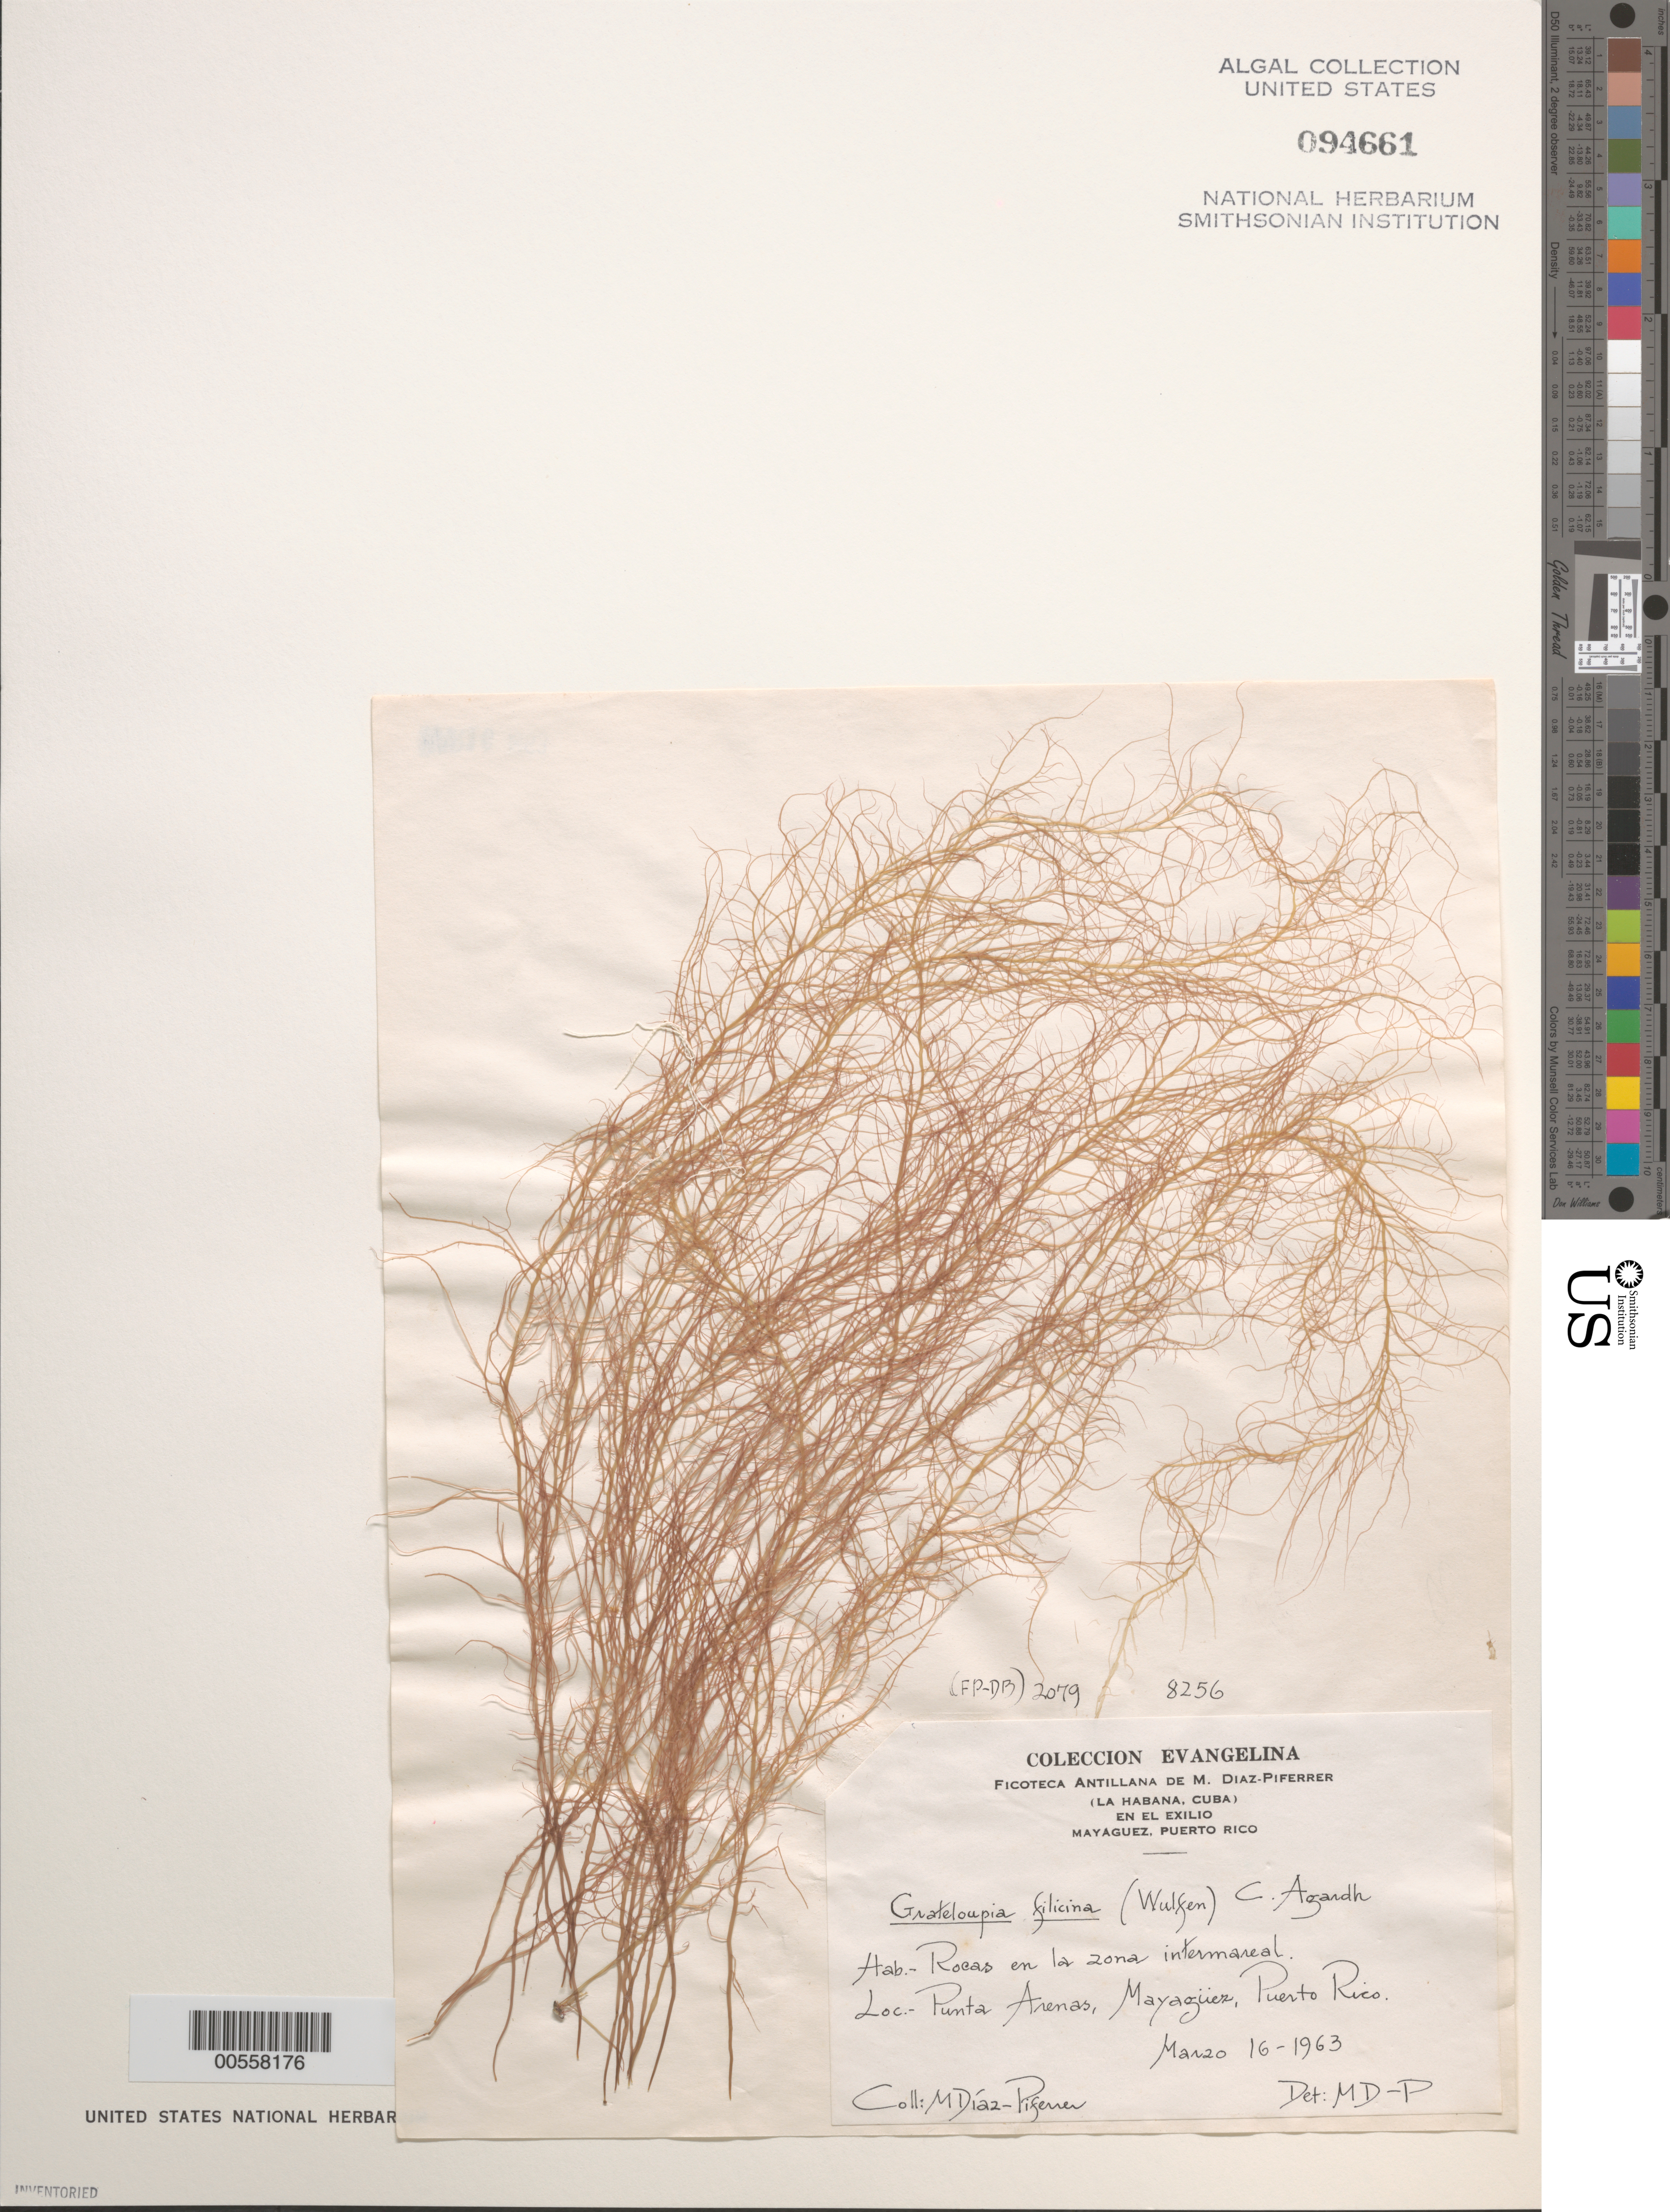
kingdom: Plantae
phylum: Rhodophyta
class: Florideophyceae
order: Halymeniales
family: Halymeniaceae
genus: Grateloupia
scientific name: Grateloupia filicina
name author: (J.V.Lamouroux) C. Agardh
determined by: Diaz-Piferrer, M.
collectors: M. Diaz-Piferrer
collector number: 8256 & (FP-DB) 2079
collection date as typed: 16 Mar 1963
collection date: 1963-03-16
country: Puerto Rico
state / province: Mayaguez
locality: Punta arenas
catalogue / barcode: US 94661